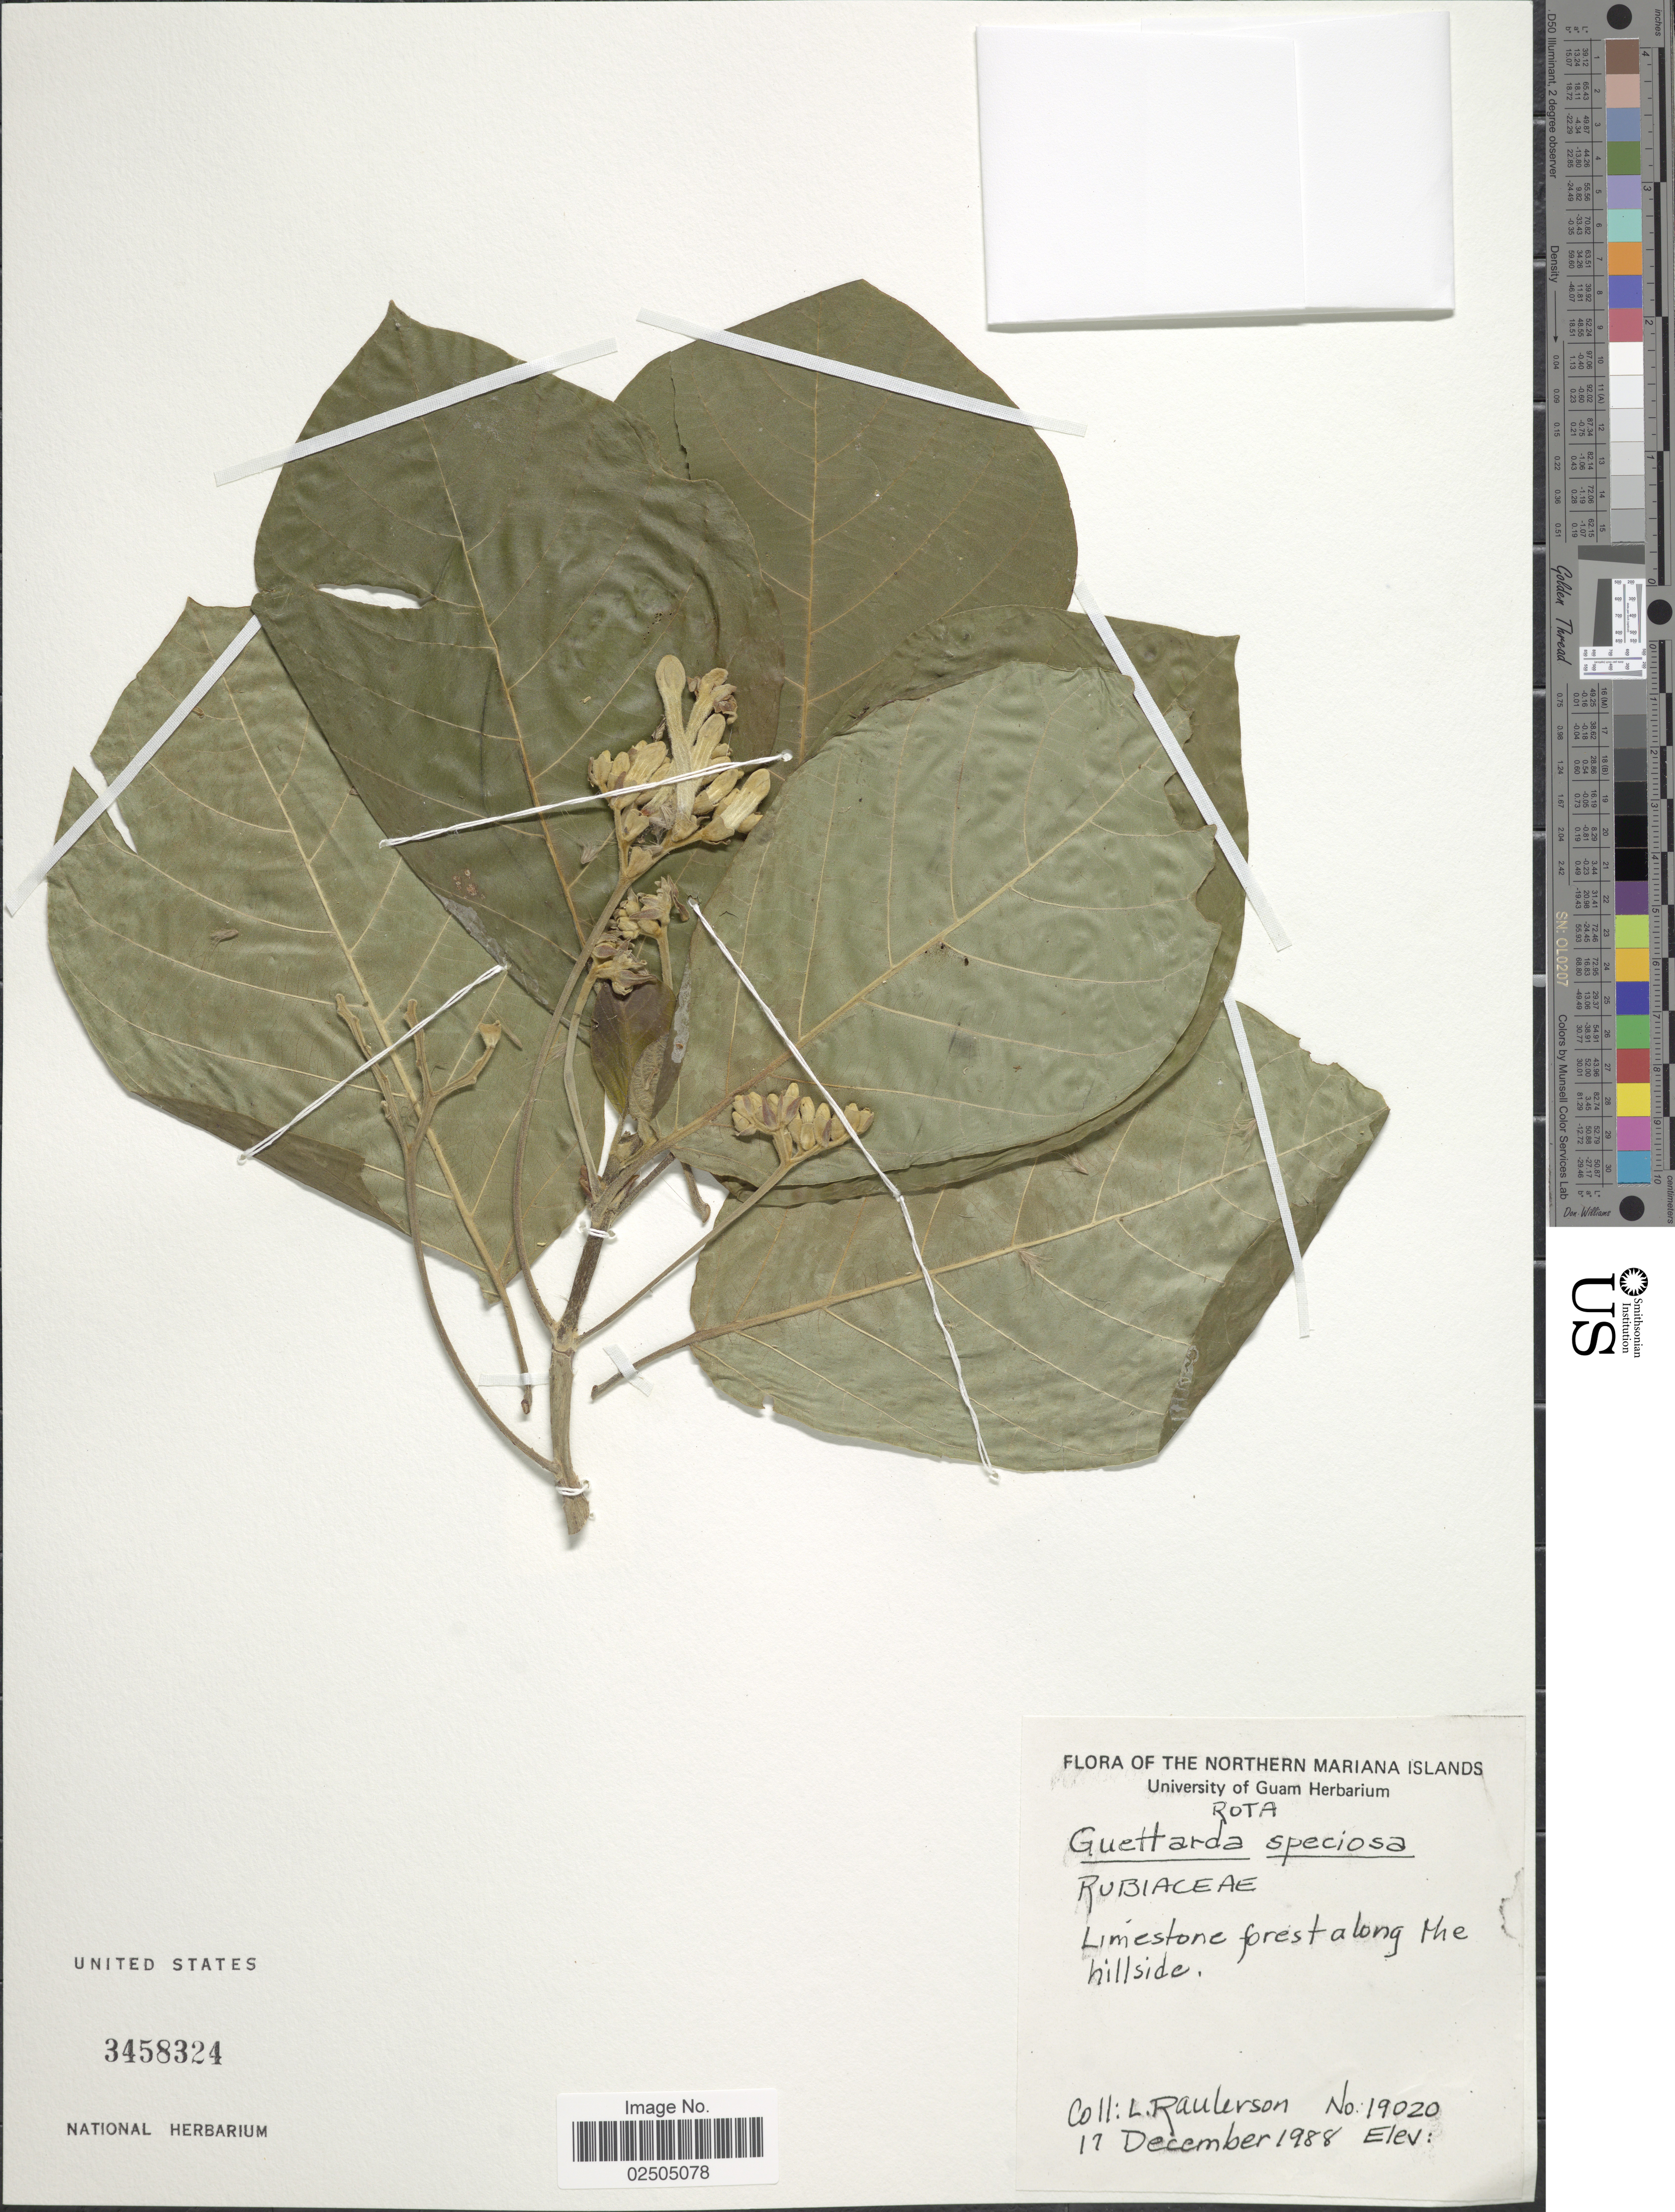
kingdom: Plantae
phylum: Tracheophyta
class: Magnoliopsida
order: Gentianales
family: Rubiaceae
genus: Guettarda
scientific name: Guettarda speciosa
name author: L.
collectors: L. Raulerson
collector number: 19020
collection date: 1988-12-17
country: Northern Mariana Islands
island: Rota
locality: Rota, Limestone forest along the hillside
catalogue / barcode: US 3458324